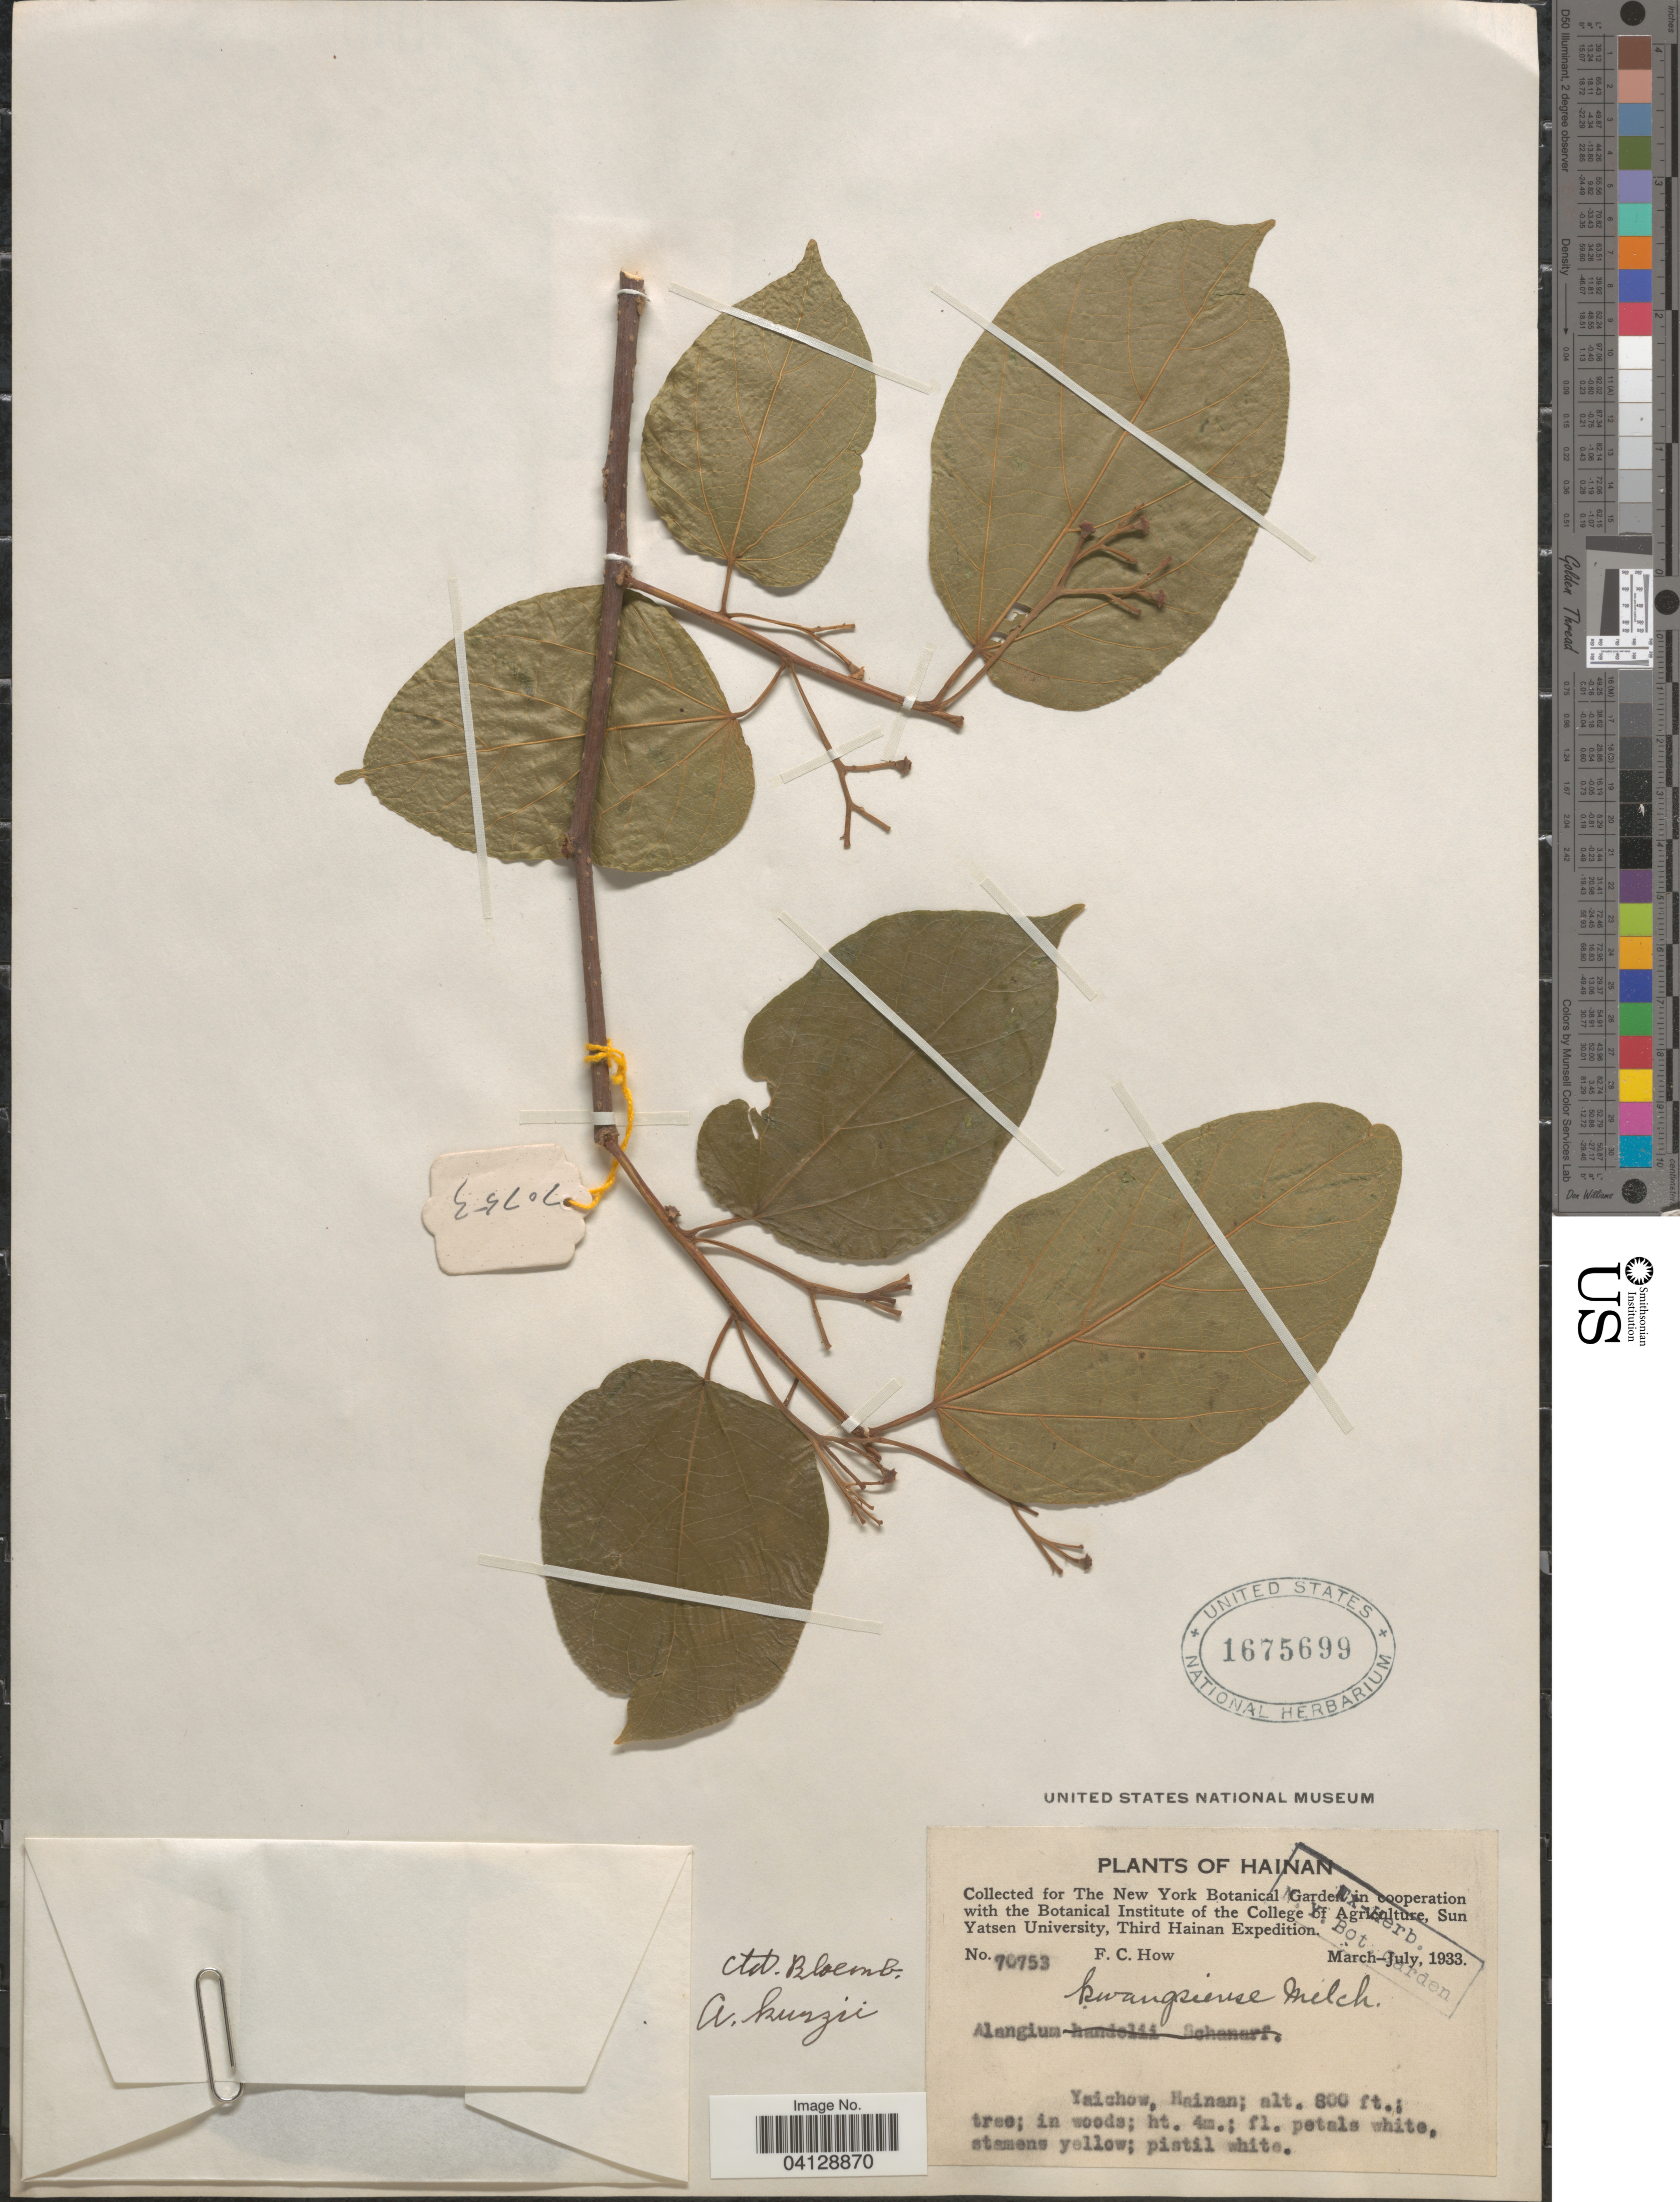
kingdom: Plantae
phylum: Tracheophyta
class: Magnoliopsida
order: Cornales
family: Cornaceae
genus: Alangium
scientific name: Alangium kurzii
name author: Craib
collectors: F. C. How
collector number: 90753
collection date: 1933-03/1933-07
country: China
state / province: Hainan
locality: Third Hainan Expedition. Yaichow.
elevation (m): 244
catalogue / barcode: US 1675699